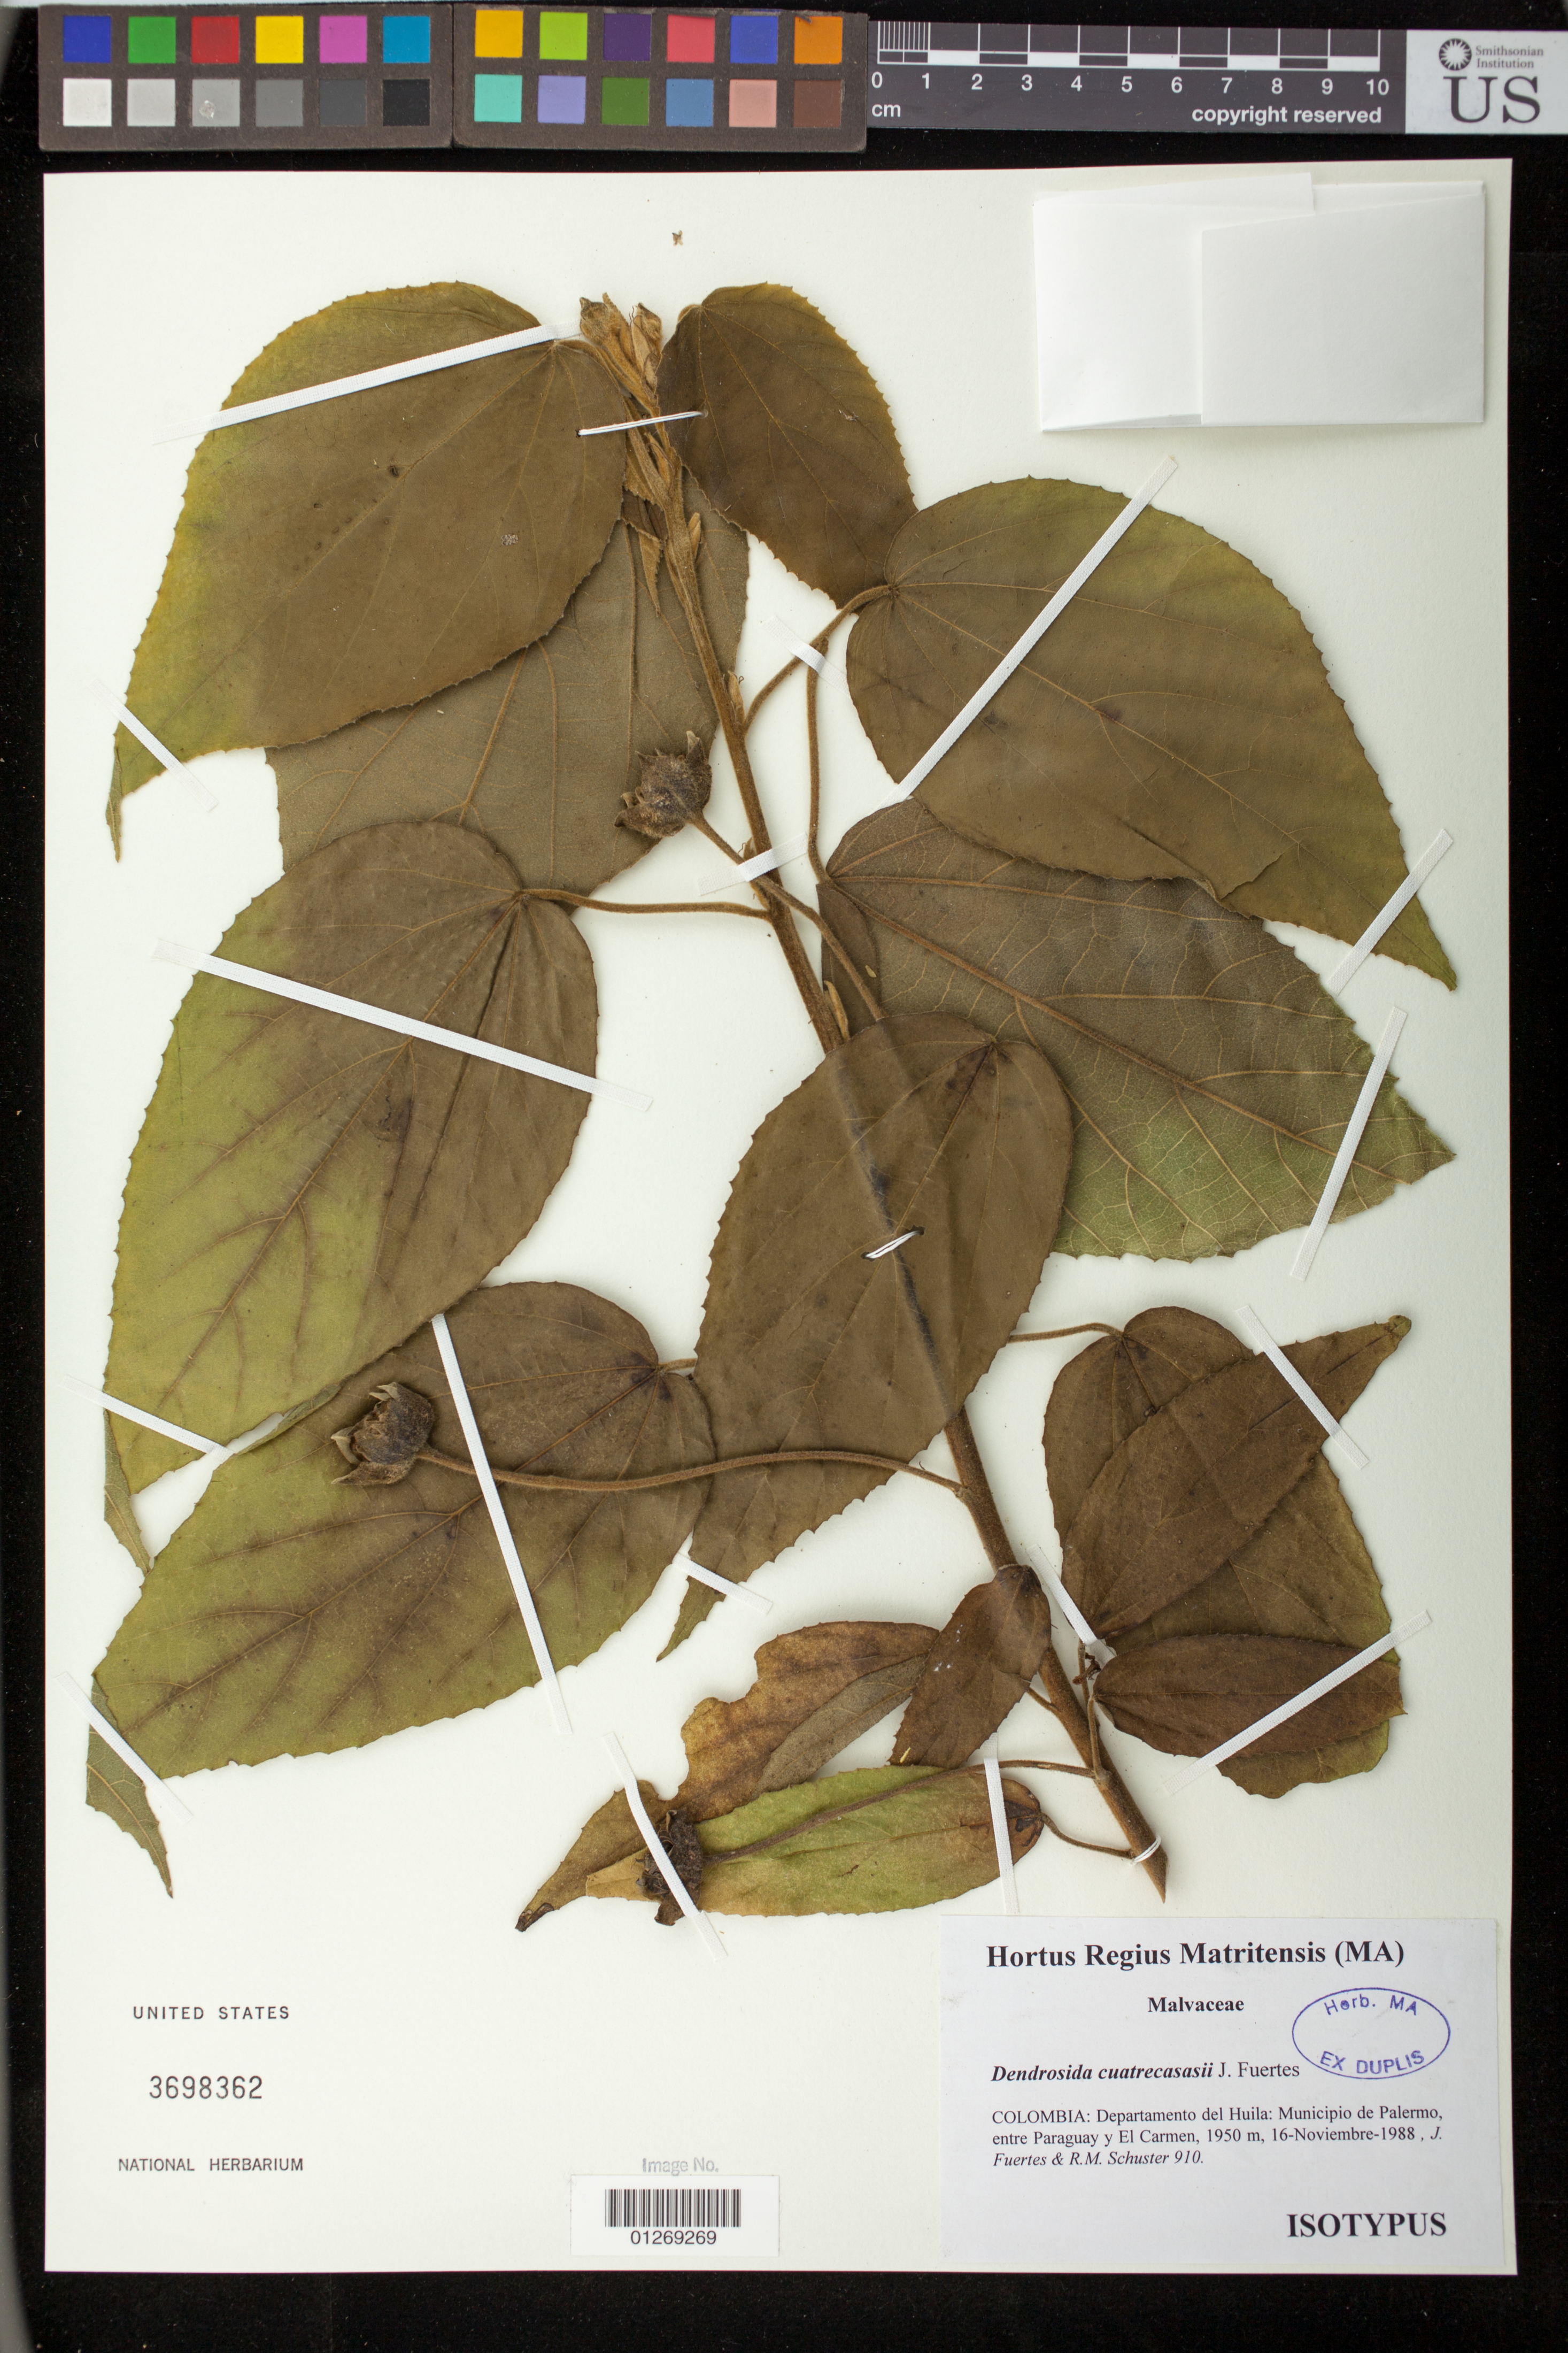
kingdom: Plantae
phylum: Tracheophyta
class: Magnoliopsida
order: Malvales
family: Malvaceae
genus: Dendrosida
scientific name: Dendrosida cuatrecasasii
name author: Fuertes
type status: Isotype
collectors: J. Fuertes & R. M. Schuster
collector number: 910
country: Colombia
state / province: Huila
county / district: Palermo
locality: Departamento del Huila: Municipio de Palermo, entre Paraguay y El Carmen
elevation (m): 1950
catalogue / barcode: US 3698362